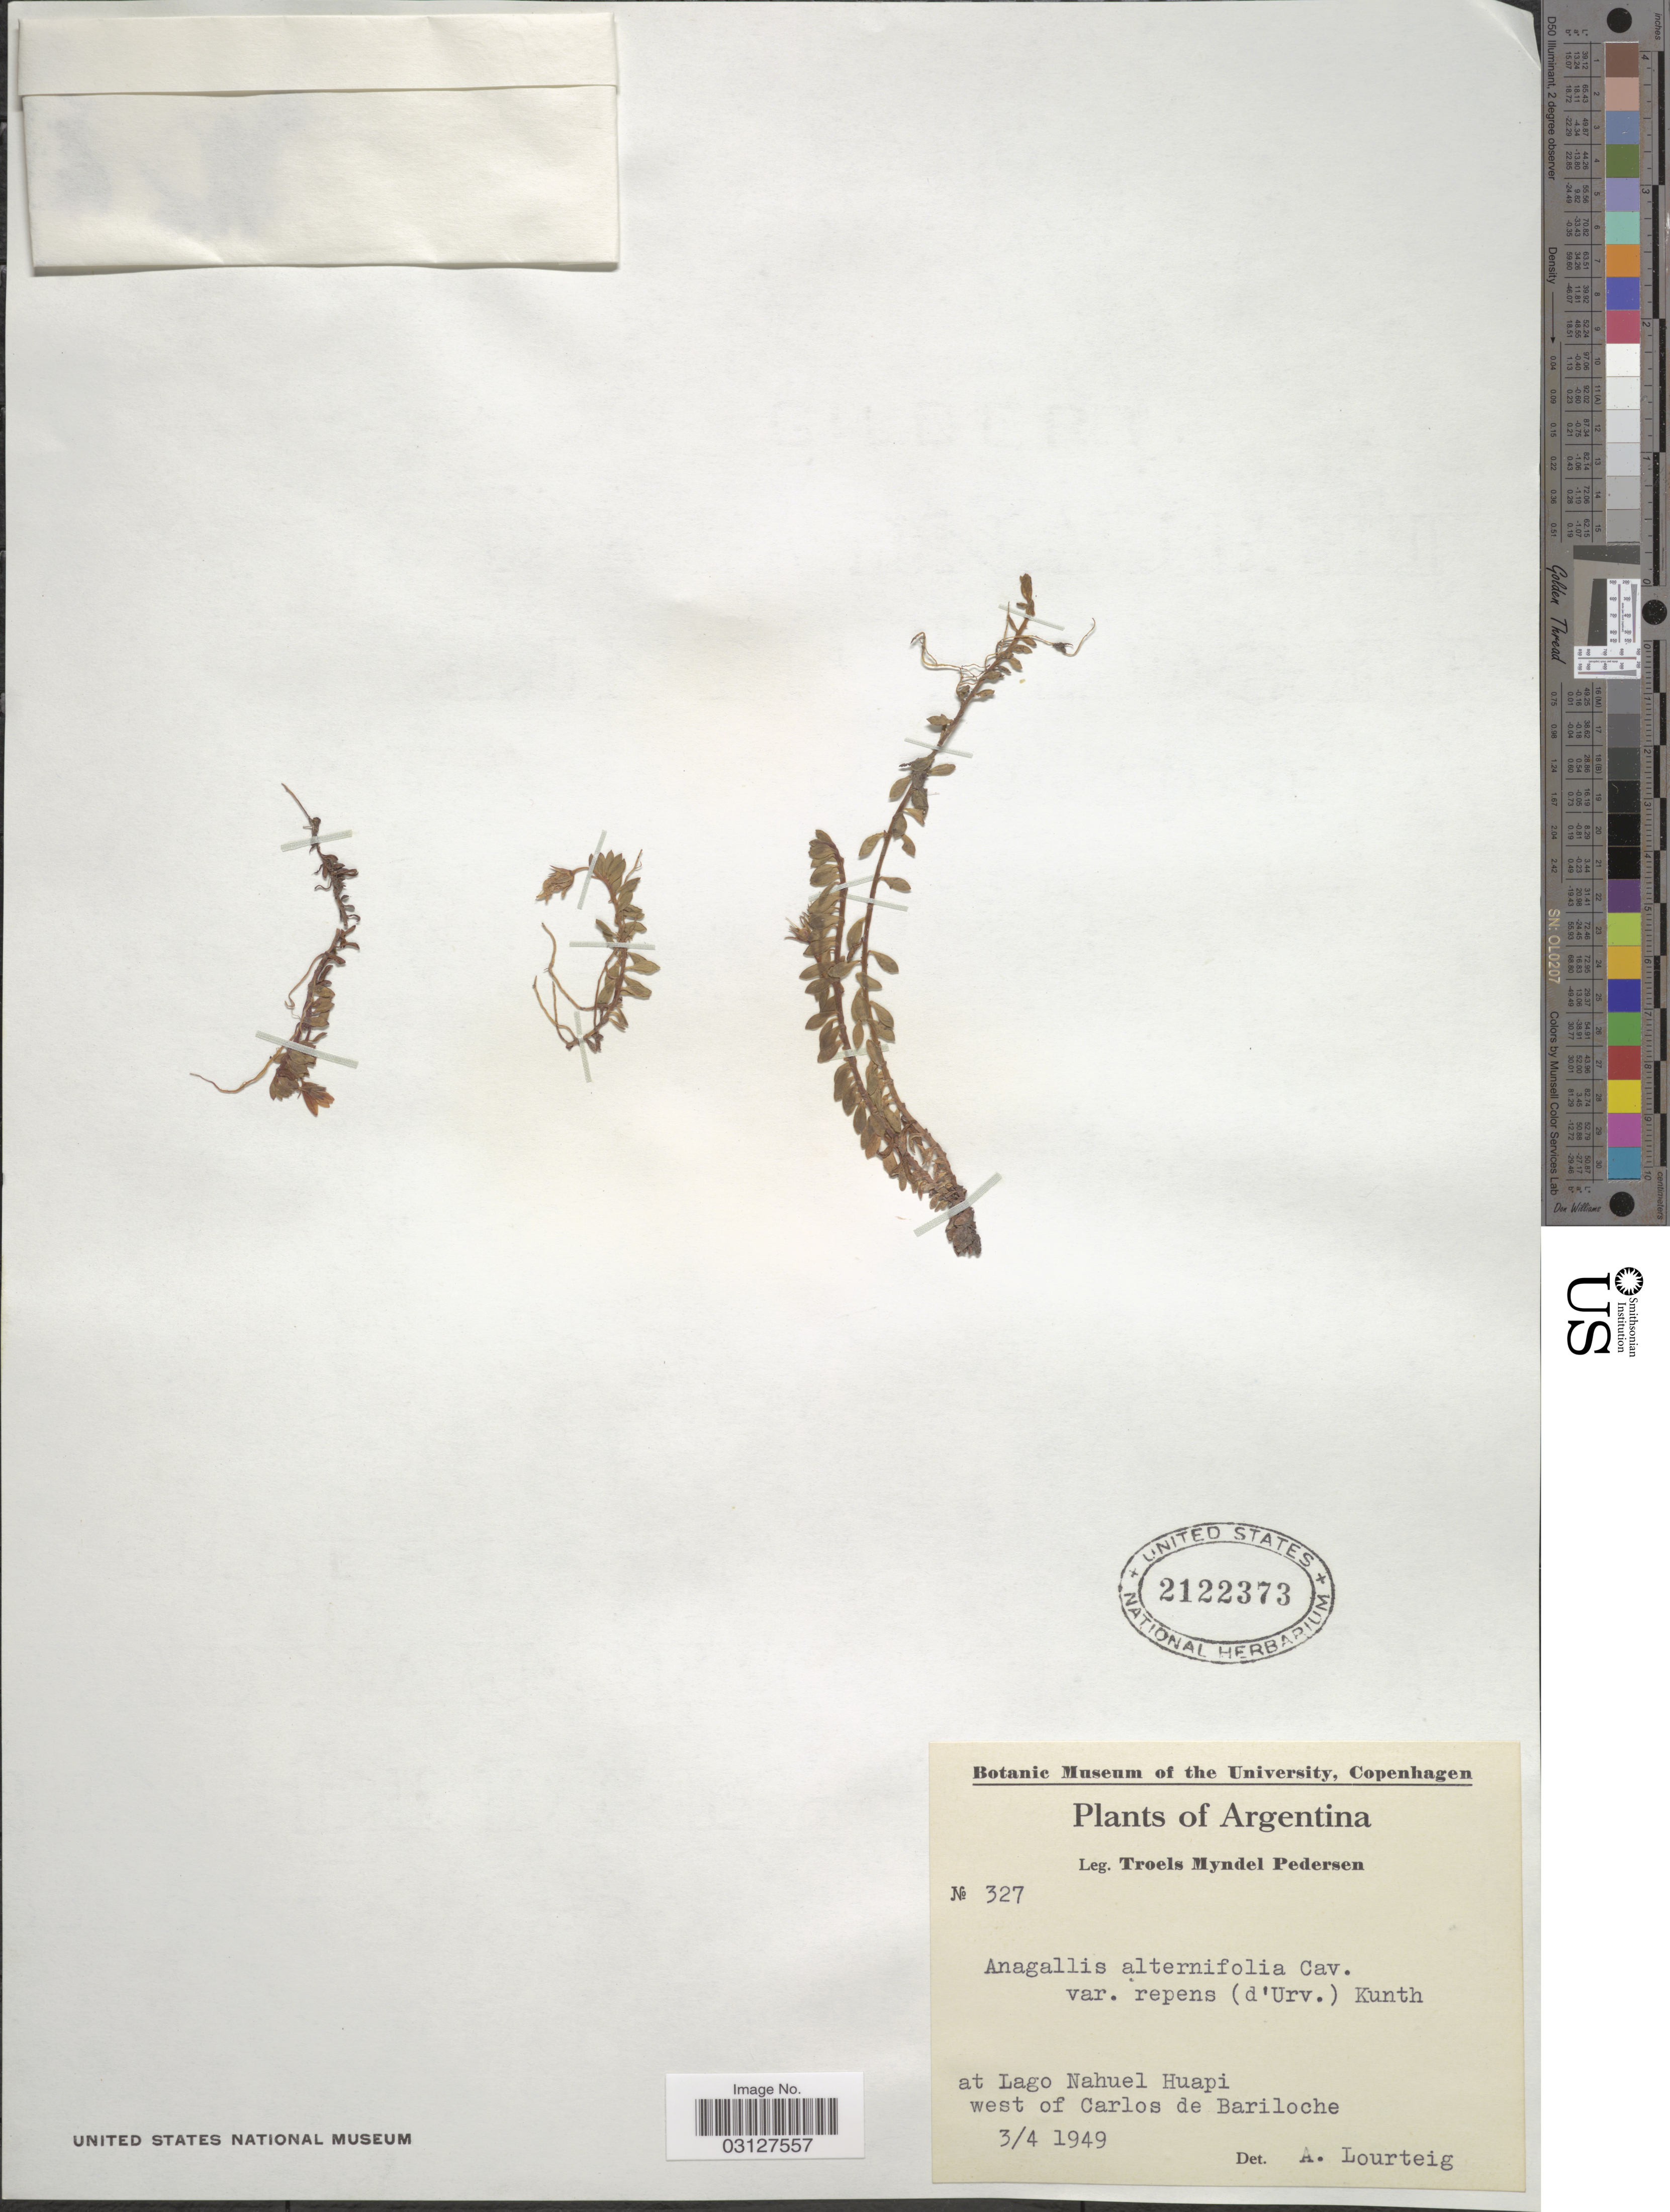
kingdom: Plantae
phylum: Tracheophyta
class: Magnoliopsida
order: Ericales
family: Primulaceae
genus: Anagallis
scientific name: Anagallis alternifolia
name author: Cav.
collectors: T. Pederson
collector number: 327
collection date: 1949-04-03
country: Argentina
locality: At Lago Nahuel Huapi, west of Carlos de Bariloche.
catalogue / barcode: US 2122373